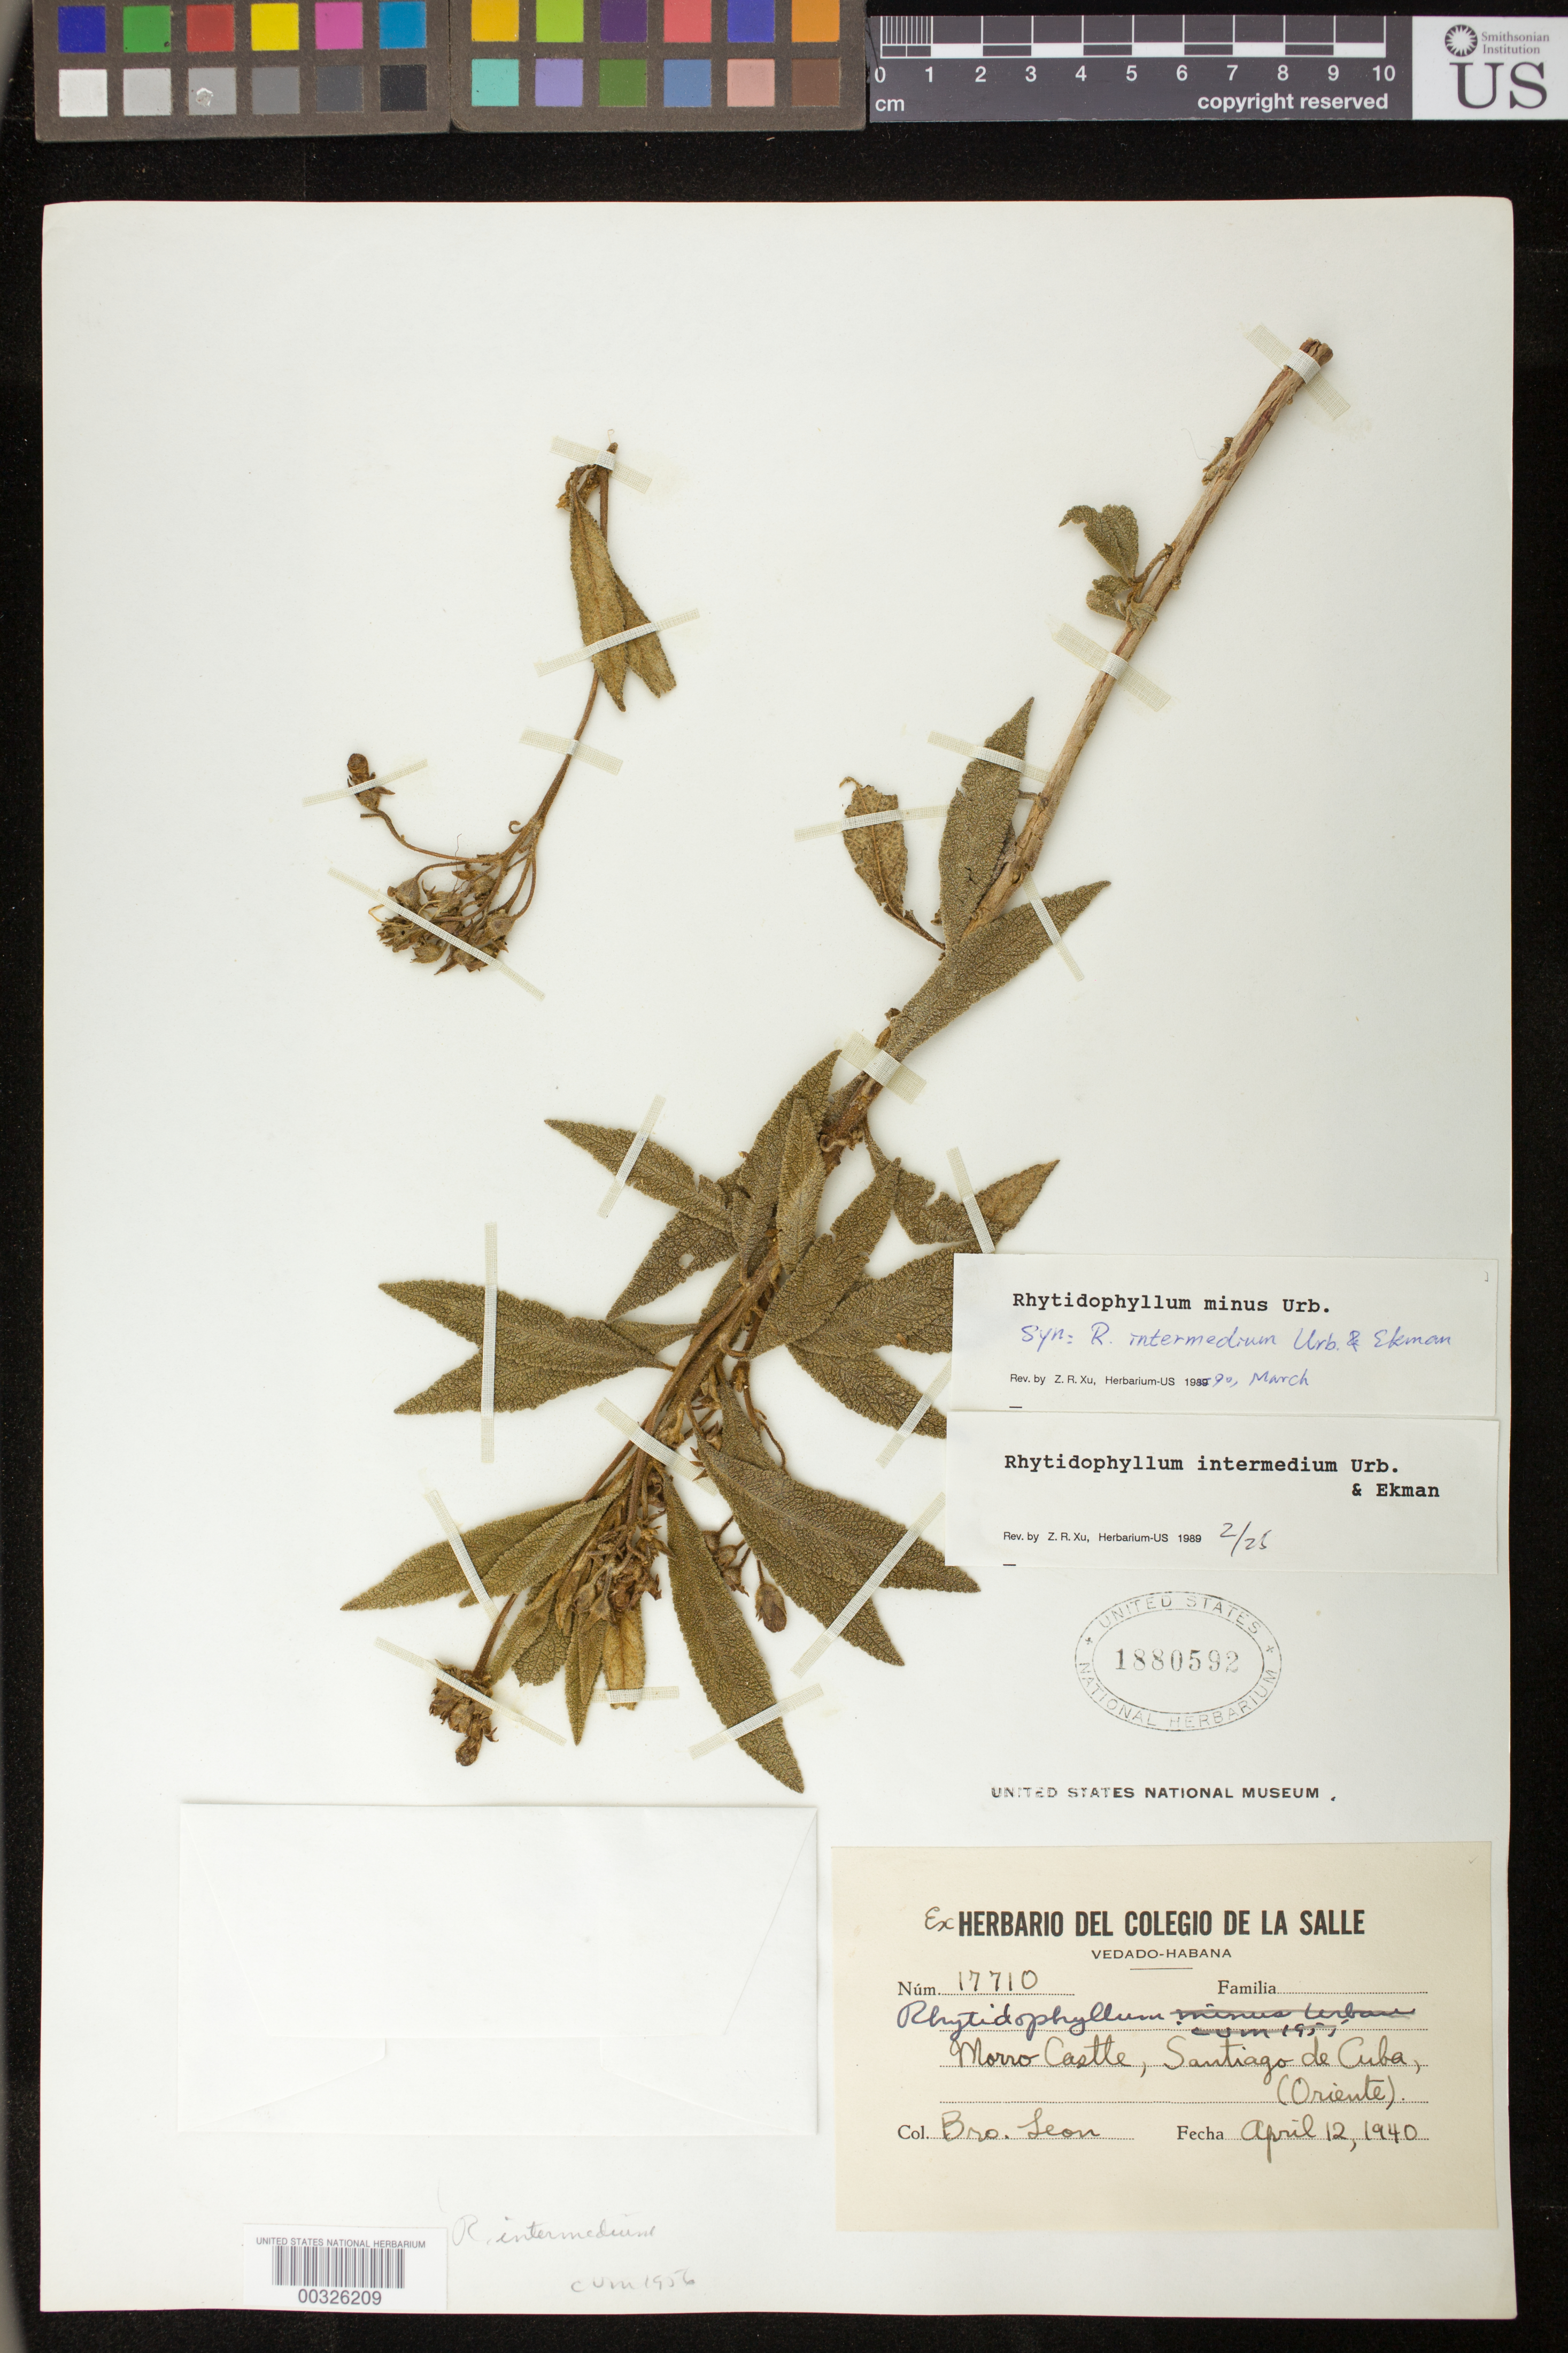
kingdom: Plantae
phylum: Tracheophyta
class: Magnoliopsida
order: Lamiales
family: Gesneriaceae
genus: Rhytidophyllum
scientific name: Rhytidophyllum minus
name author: Urb.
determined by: Skog, Laurence E.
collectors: F. Leon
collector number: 17710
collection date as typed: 12 Apr 1940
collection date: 1940-04-12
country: Cuba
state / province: Oriente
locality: Morro Castle, Santiago de Cuba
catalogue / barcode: US 1880592